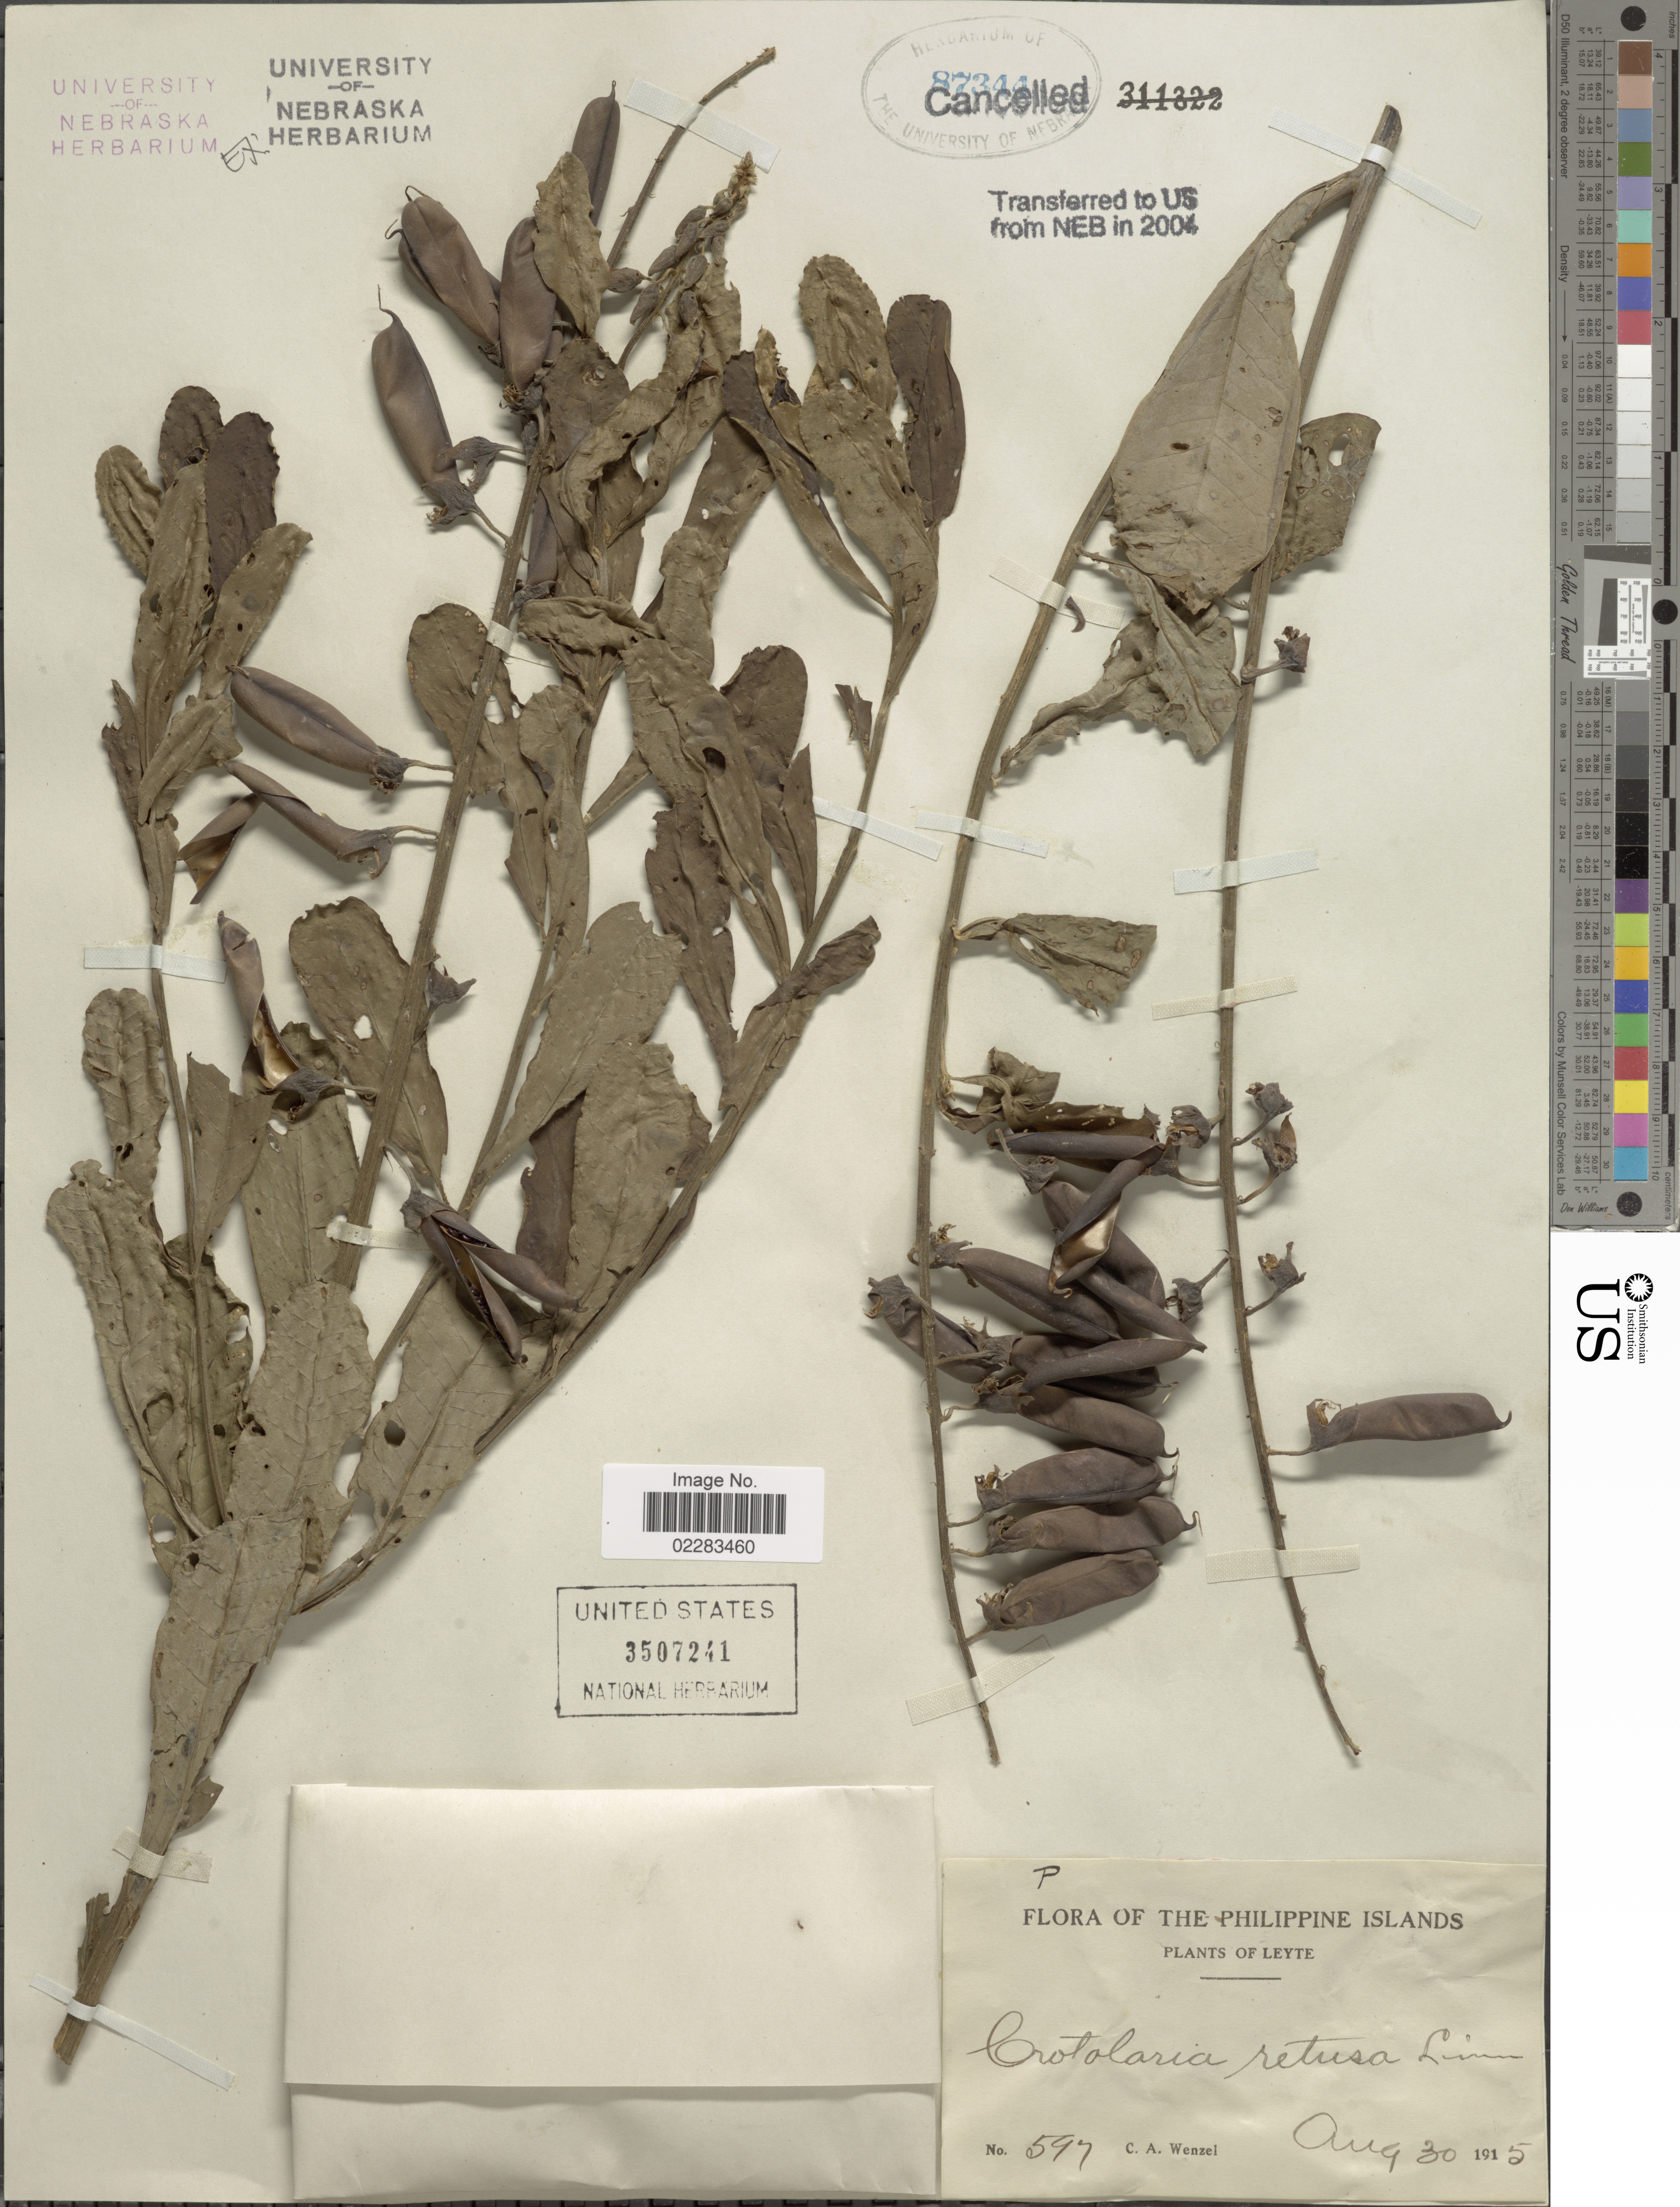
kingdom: Plantae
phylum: Tracheophyta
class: Magnoliopsida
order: Fabales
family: Fabaceae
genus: Crotalaria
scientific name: Crotalaria retusa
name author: L.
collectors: C. Wenzel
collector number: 597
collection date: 1915-08-30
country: Philippines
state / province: Eastern Visayas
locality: Leyte, The Philippine Islands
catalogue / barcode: US 3507241